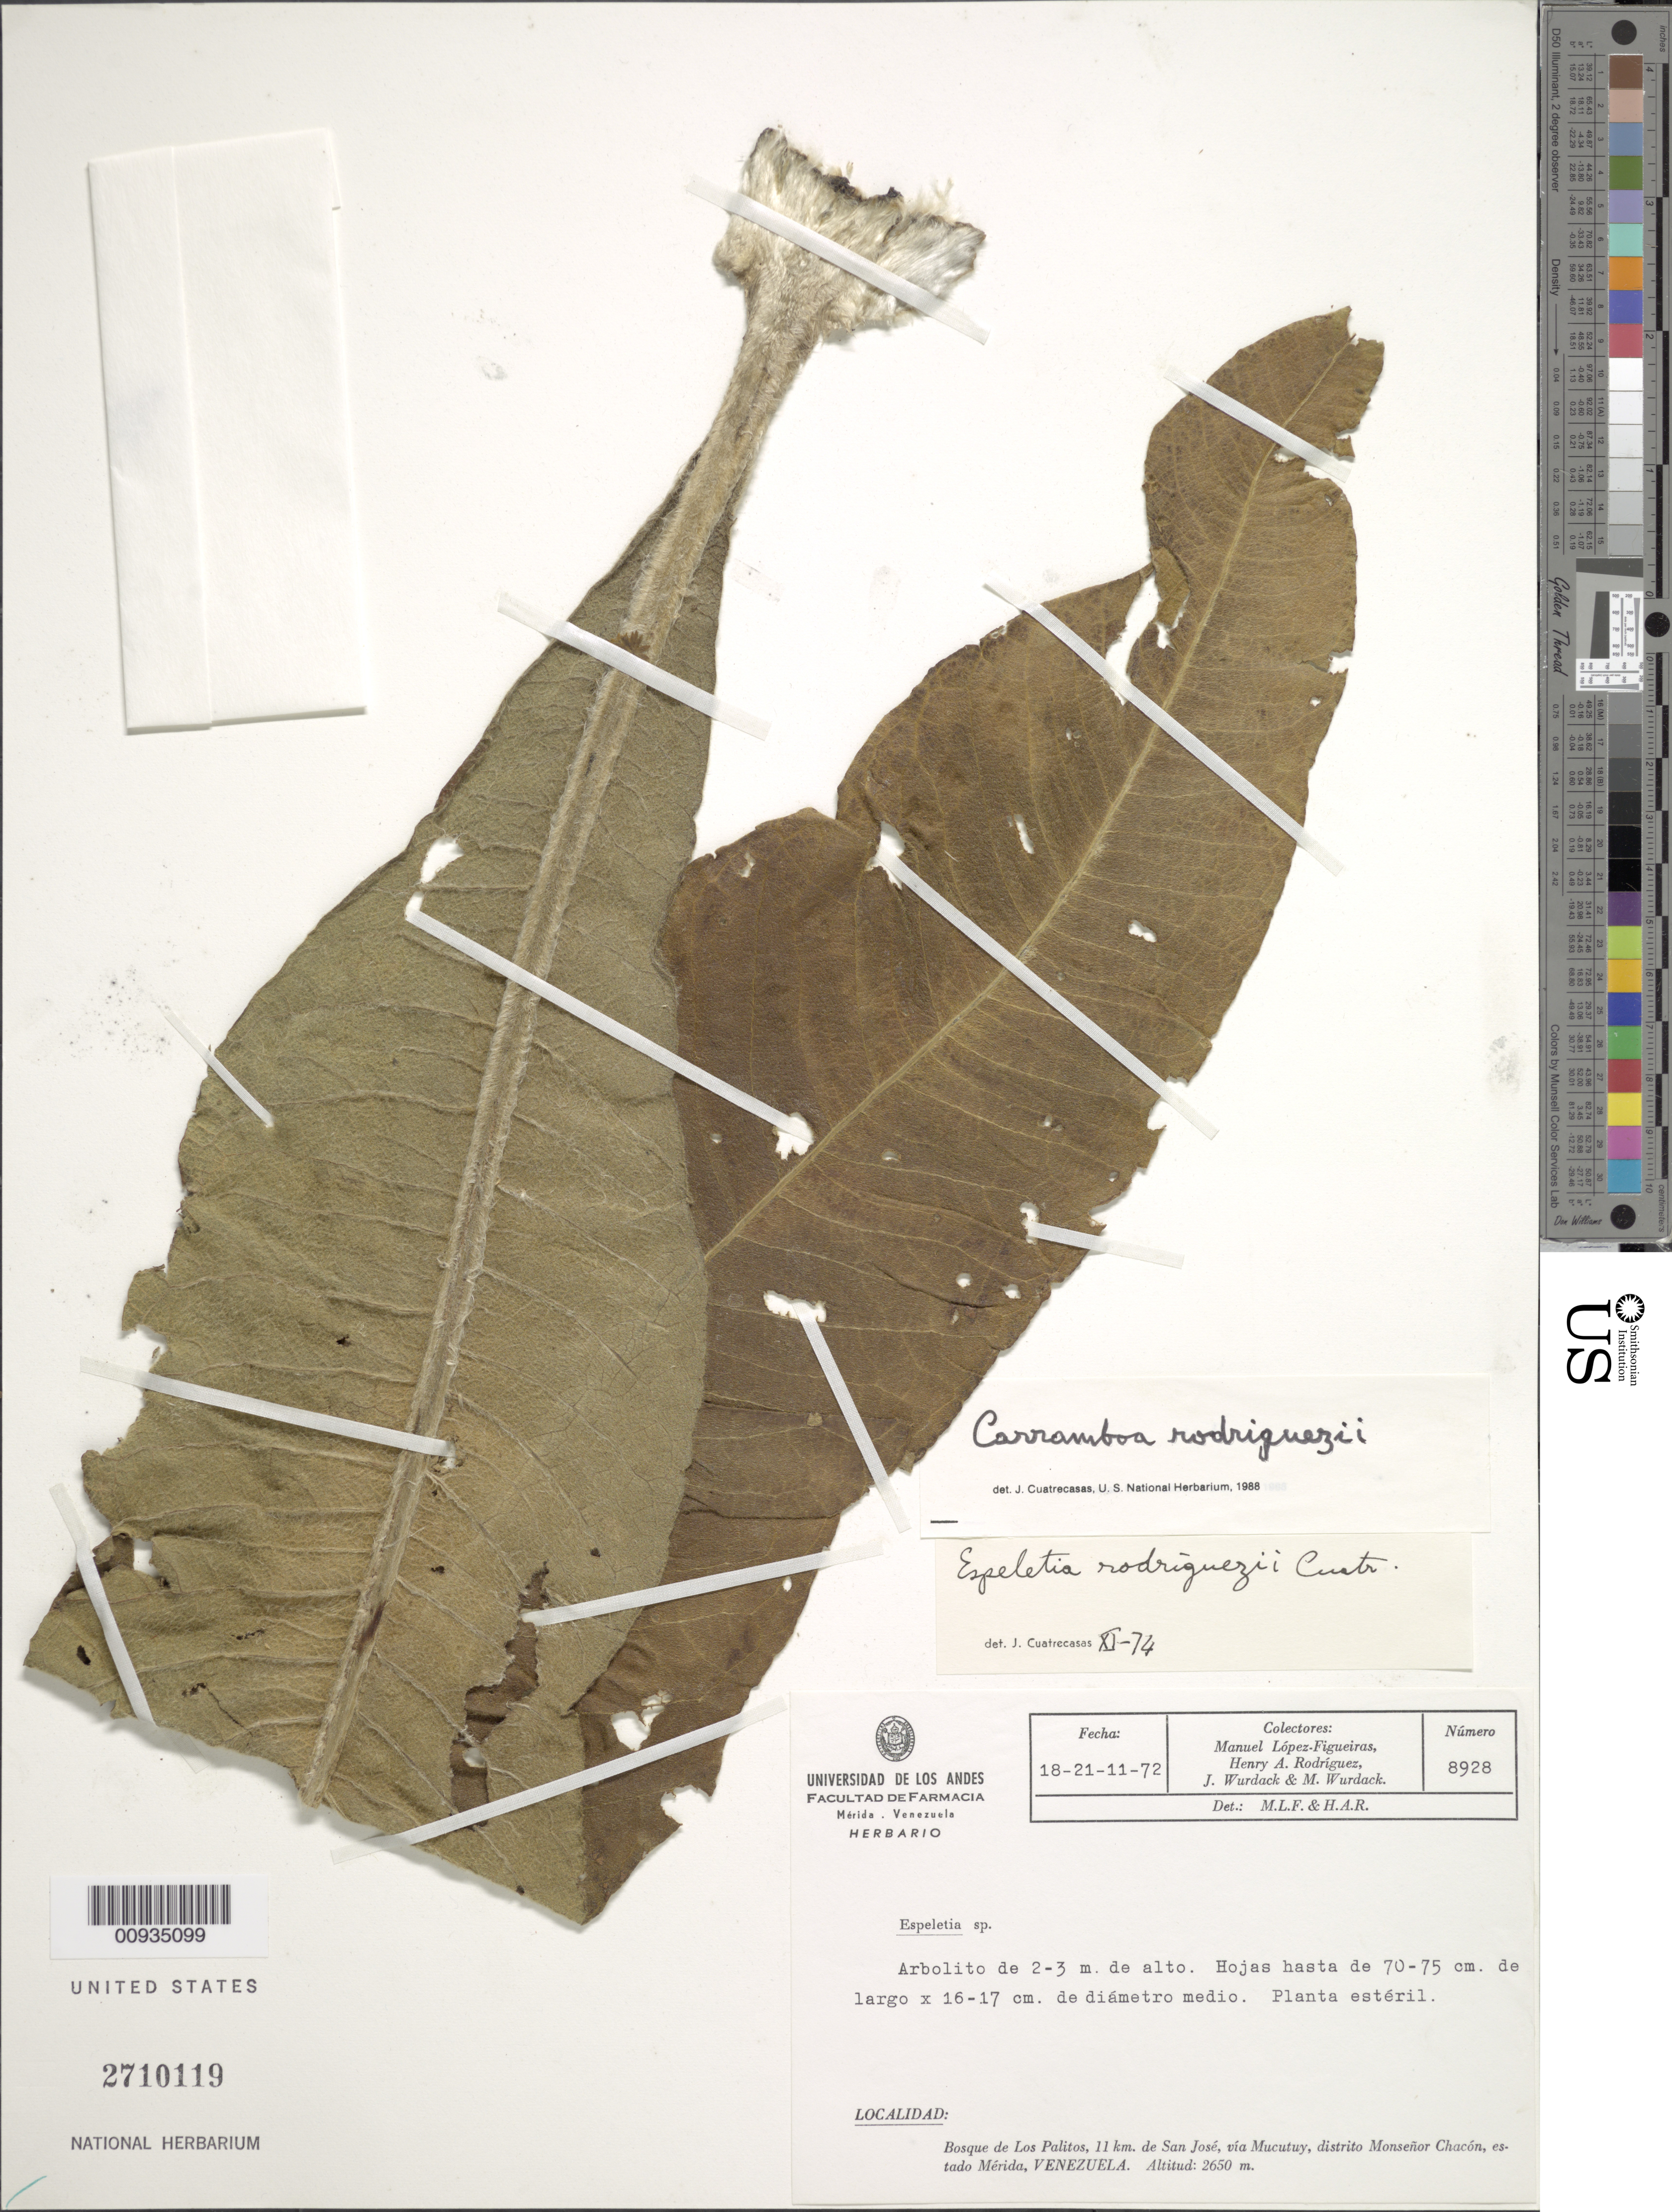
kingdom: Plantae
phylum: Tracheophyta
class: Magnoliopsida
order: Asterales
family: Asteraceae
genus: Carramboa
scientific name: Carramboa rodriguezii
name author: (Cuatrec.) Cuatrec.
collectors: M. López Figueiras, H. A. Rodriguez, J. J. Wurdack & M. L. Wurdack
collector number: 8928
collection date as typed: Transcribed d/m/y: 18/11/72 to 21/11/72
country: Venezuela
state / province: Mérida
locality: Bosque de Los Palitos, 11 km de San Jose, via Mucutuy, distrito Monsenor Chacon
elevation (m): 2650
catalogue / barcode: US 2710119